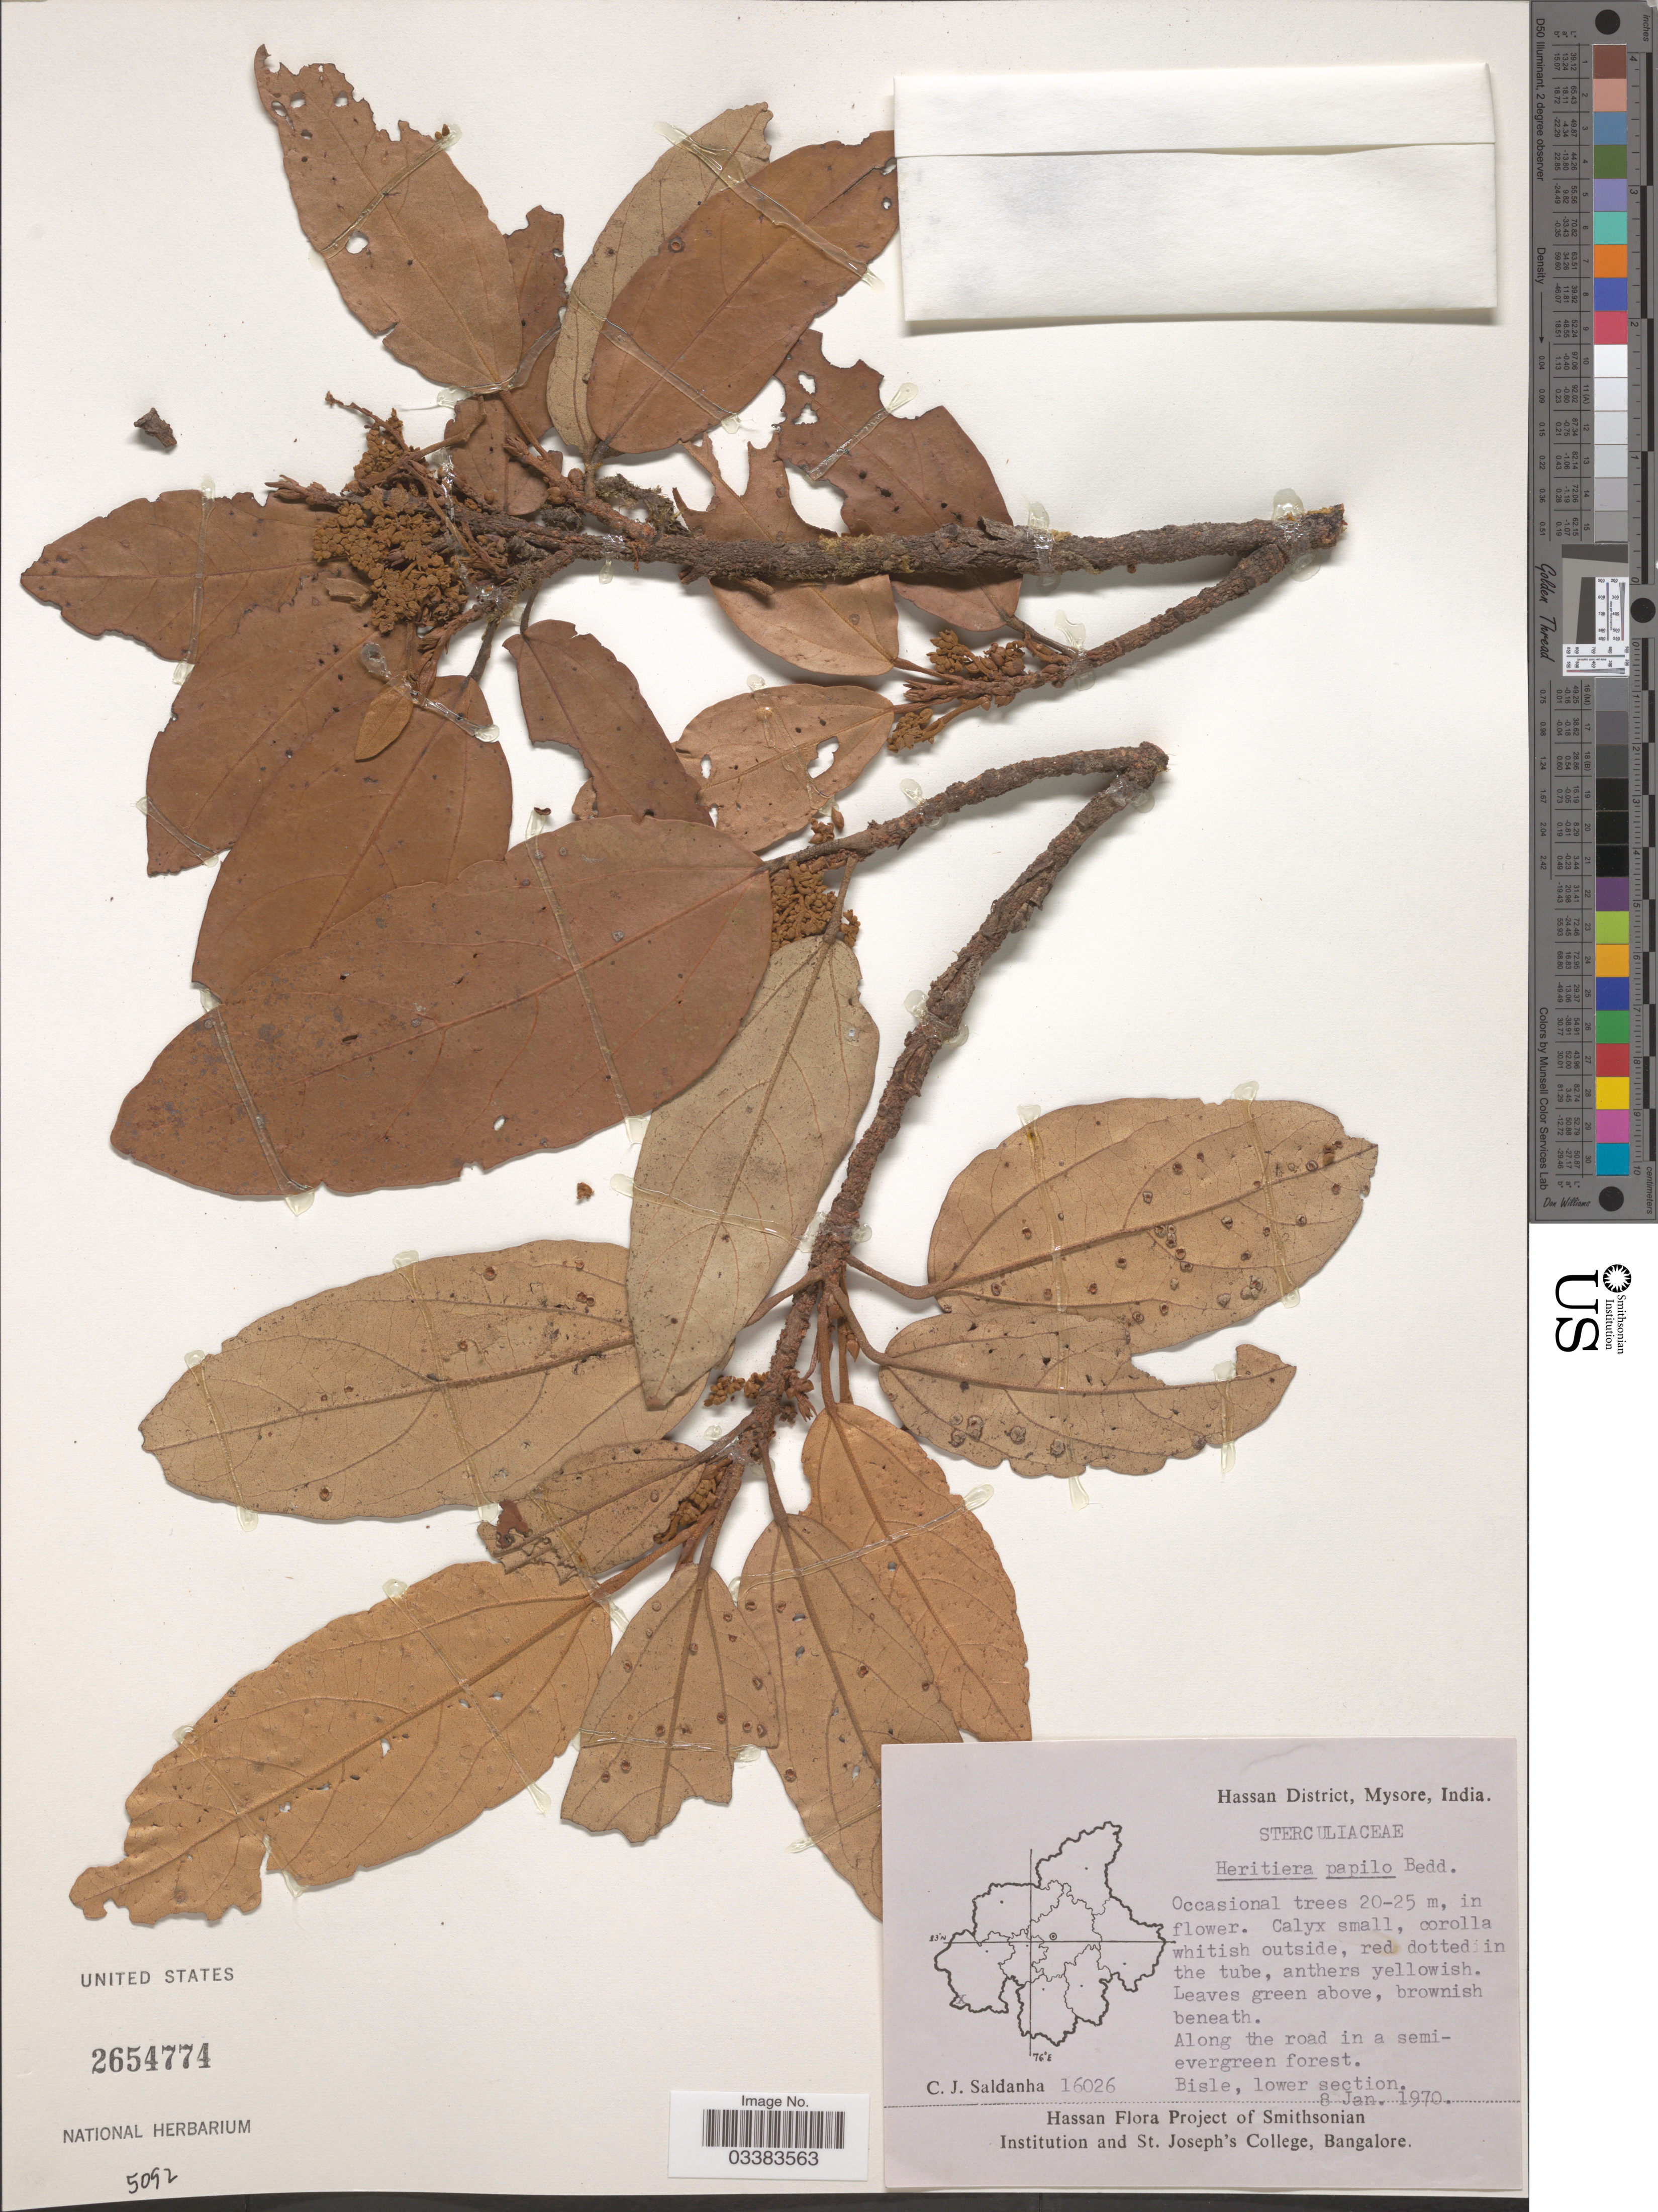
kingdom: Plantae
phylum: Tracheophyta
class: Magnoliopsida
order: Malvales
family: Malvaceae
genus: Heritiera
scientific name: Heritiera papilio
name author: Bedd.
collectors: C. J. Saldanha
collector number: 16026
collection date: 1970-01-08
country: India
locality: Hassan District, Mysore. Bisle, lower section.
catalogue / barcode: US 2654774